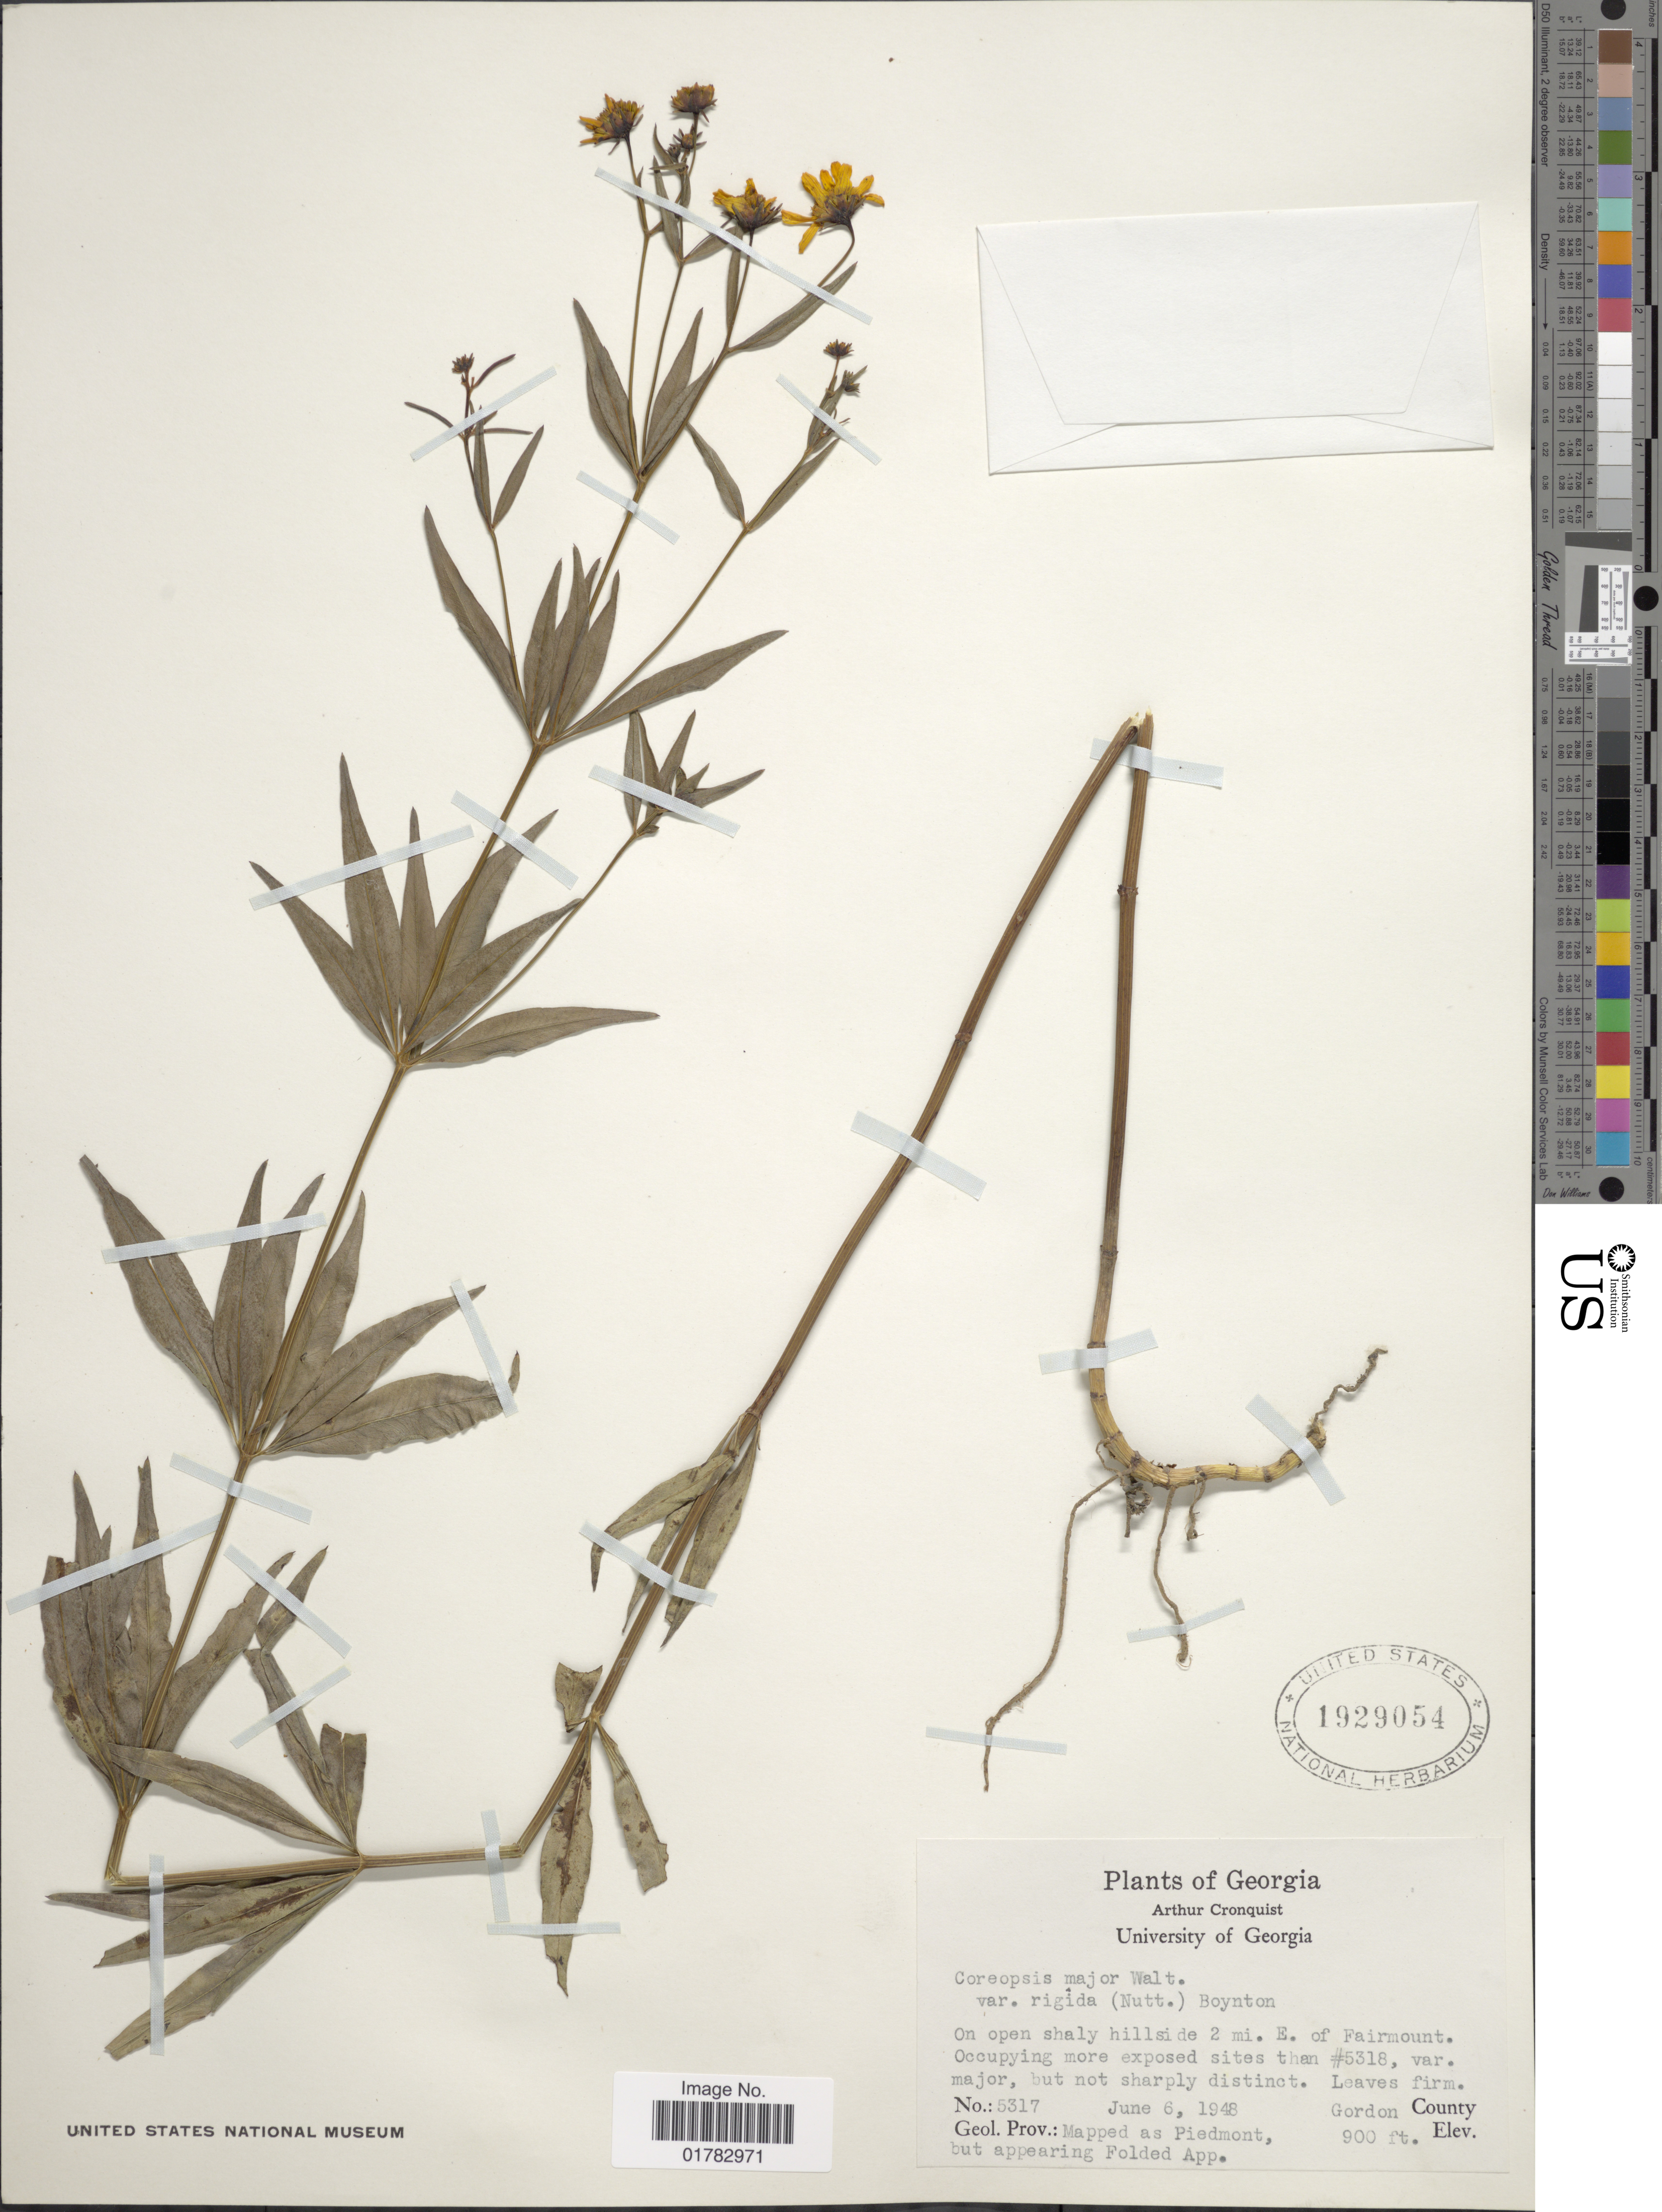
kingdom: Plantae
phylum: Tracheophyta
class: Magnoliopsida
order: Asterales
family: Asteraceae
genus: Coreopsis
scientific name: Coreopsis major var. rigida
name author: (Nutt.) F.E. Boynton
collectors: A. J. Cronquist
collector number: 5317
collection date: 1948-06-06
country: United States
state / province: Georgia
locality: On open shaly hillside 2 mi. E. of Fairmount, occupying more exposed sites than #5318, Gordon County, Geol. Prov: mapped as Piedmont but appearing Folded App.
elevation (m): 274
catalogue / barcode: US 1929054